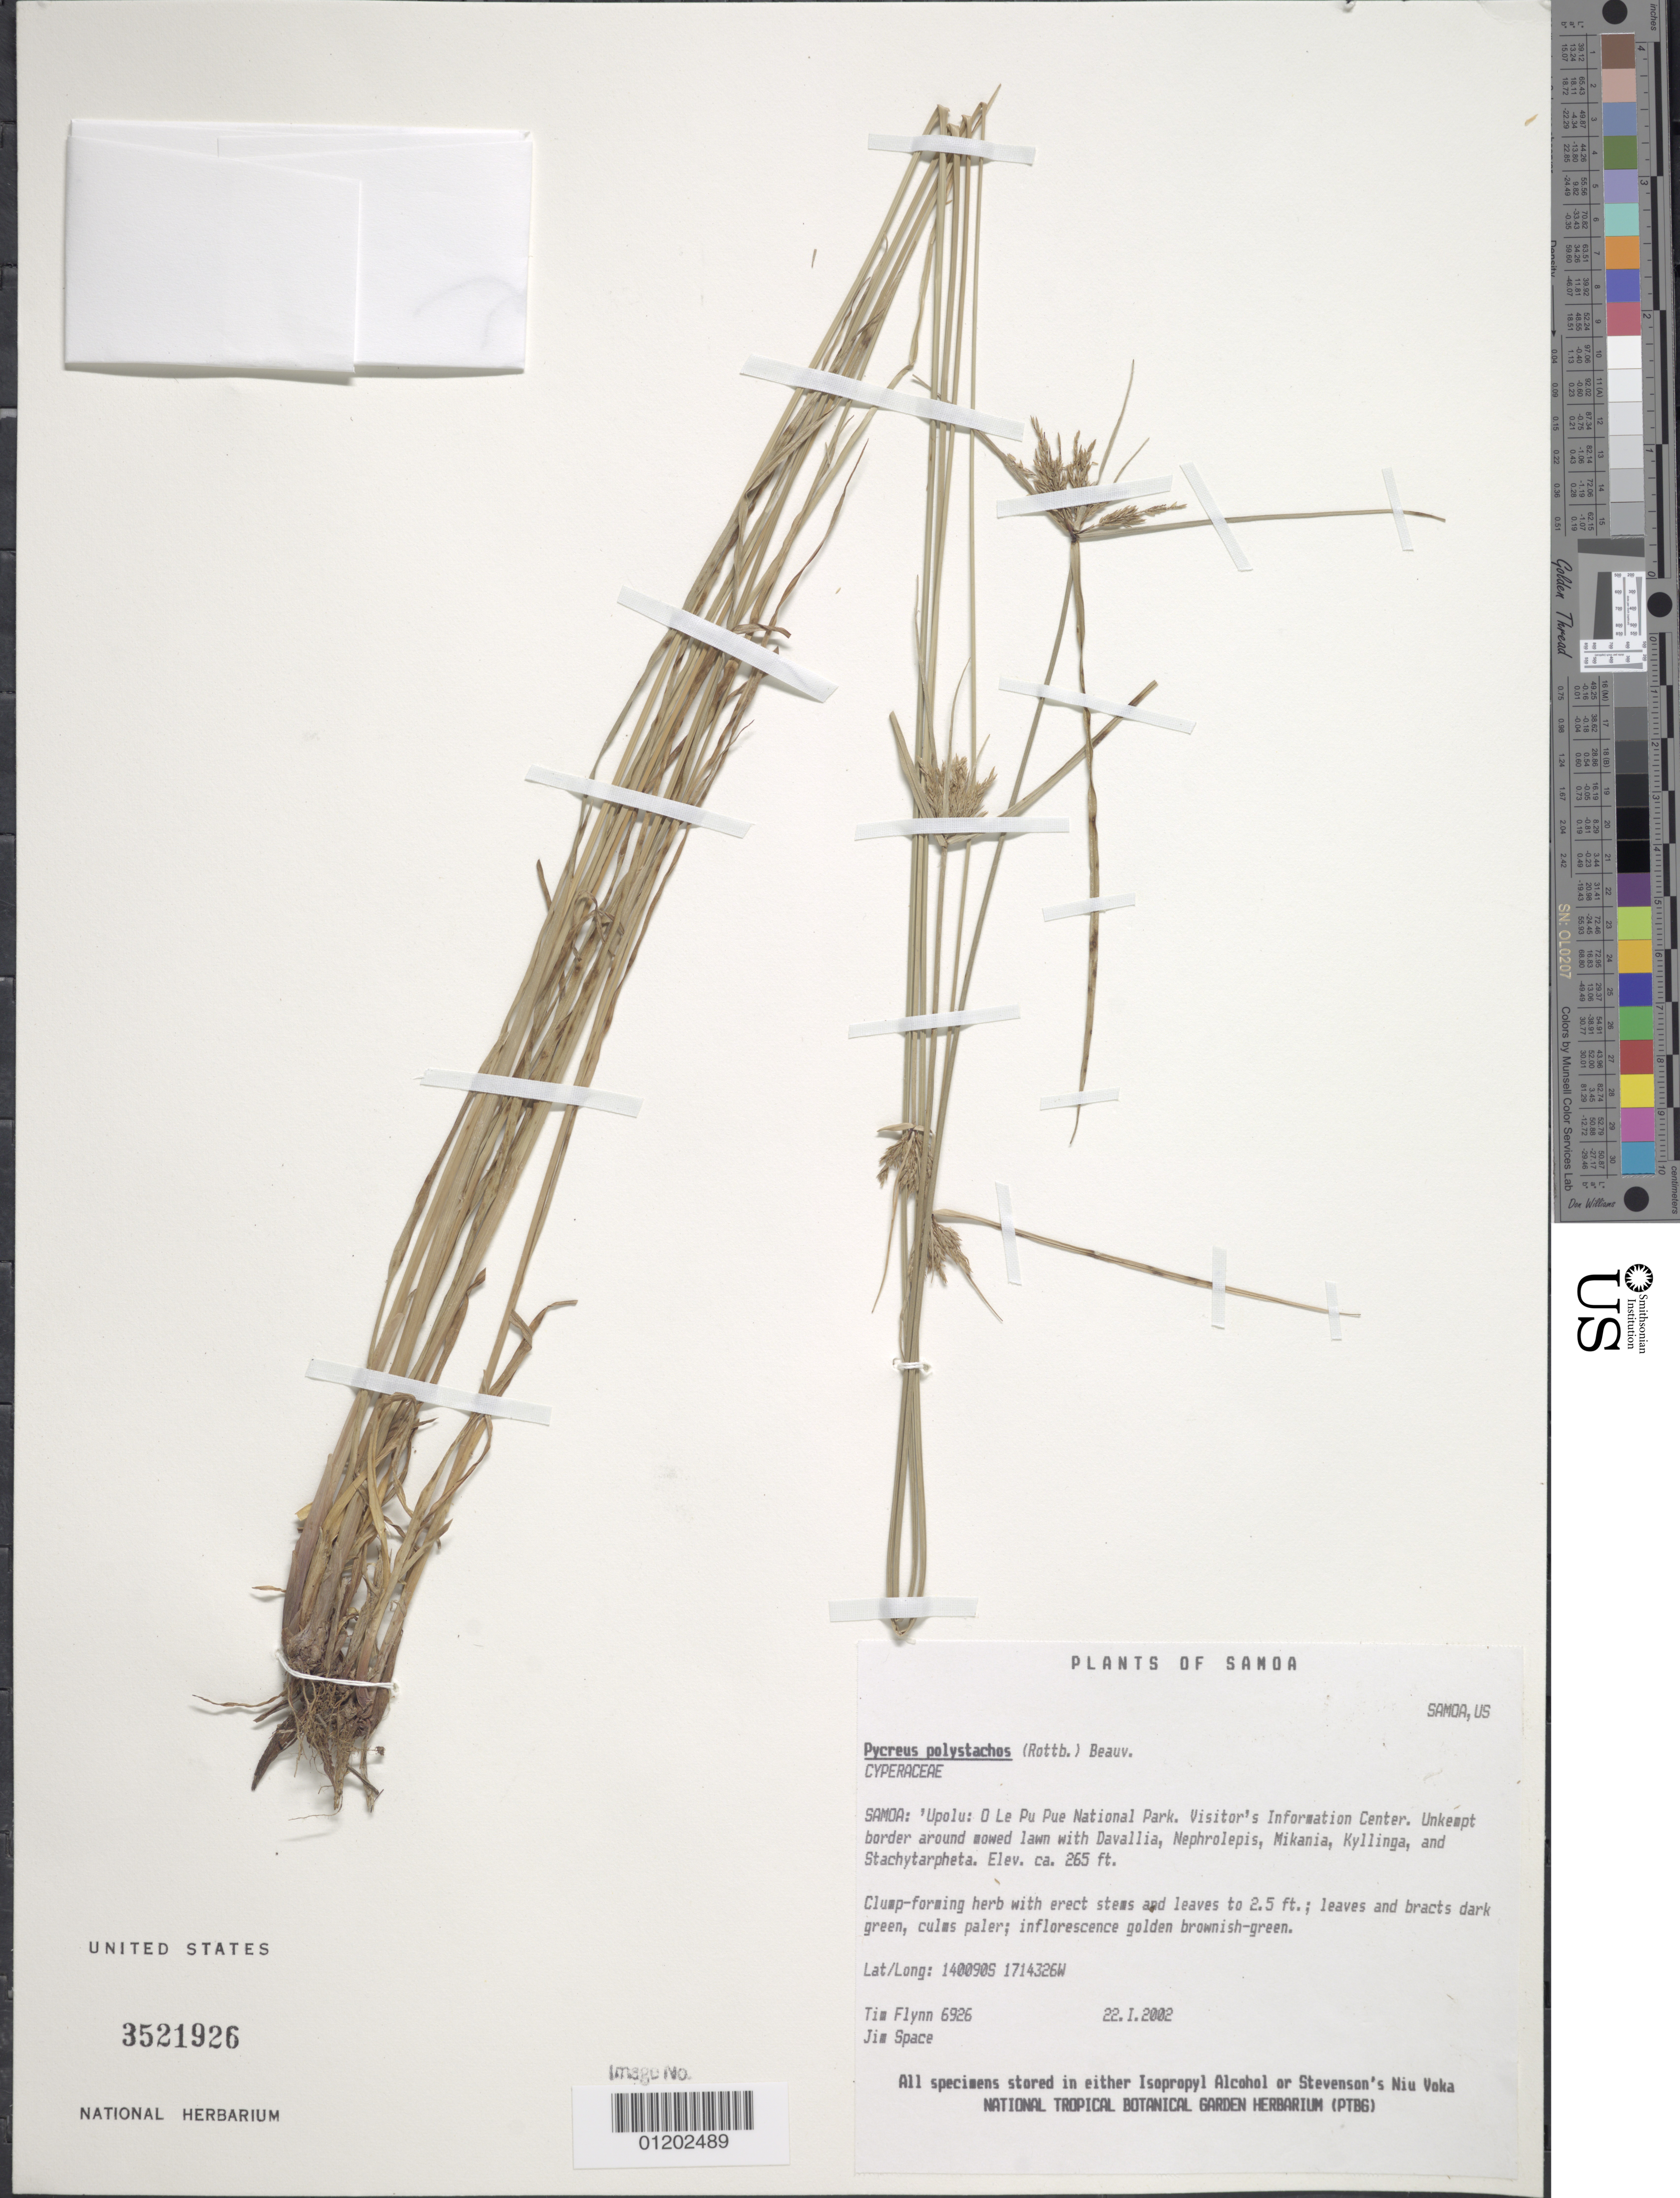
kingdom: Plantae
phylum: Tracheophyta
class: Liliopsida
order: Poales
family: Cyperaceae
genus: Cyperus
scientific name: Cyperus polystachyos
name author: Rottb.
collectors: T. W. Flynn & J. Space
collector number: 6926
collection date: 2002-01-22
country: Samoa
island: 'Upolu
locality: O le pu pue National Park. Visitor's Information Center.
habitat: Unkempt border around mowed lawn.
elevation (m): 81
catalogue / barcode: US 3521926